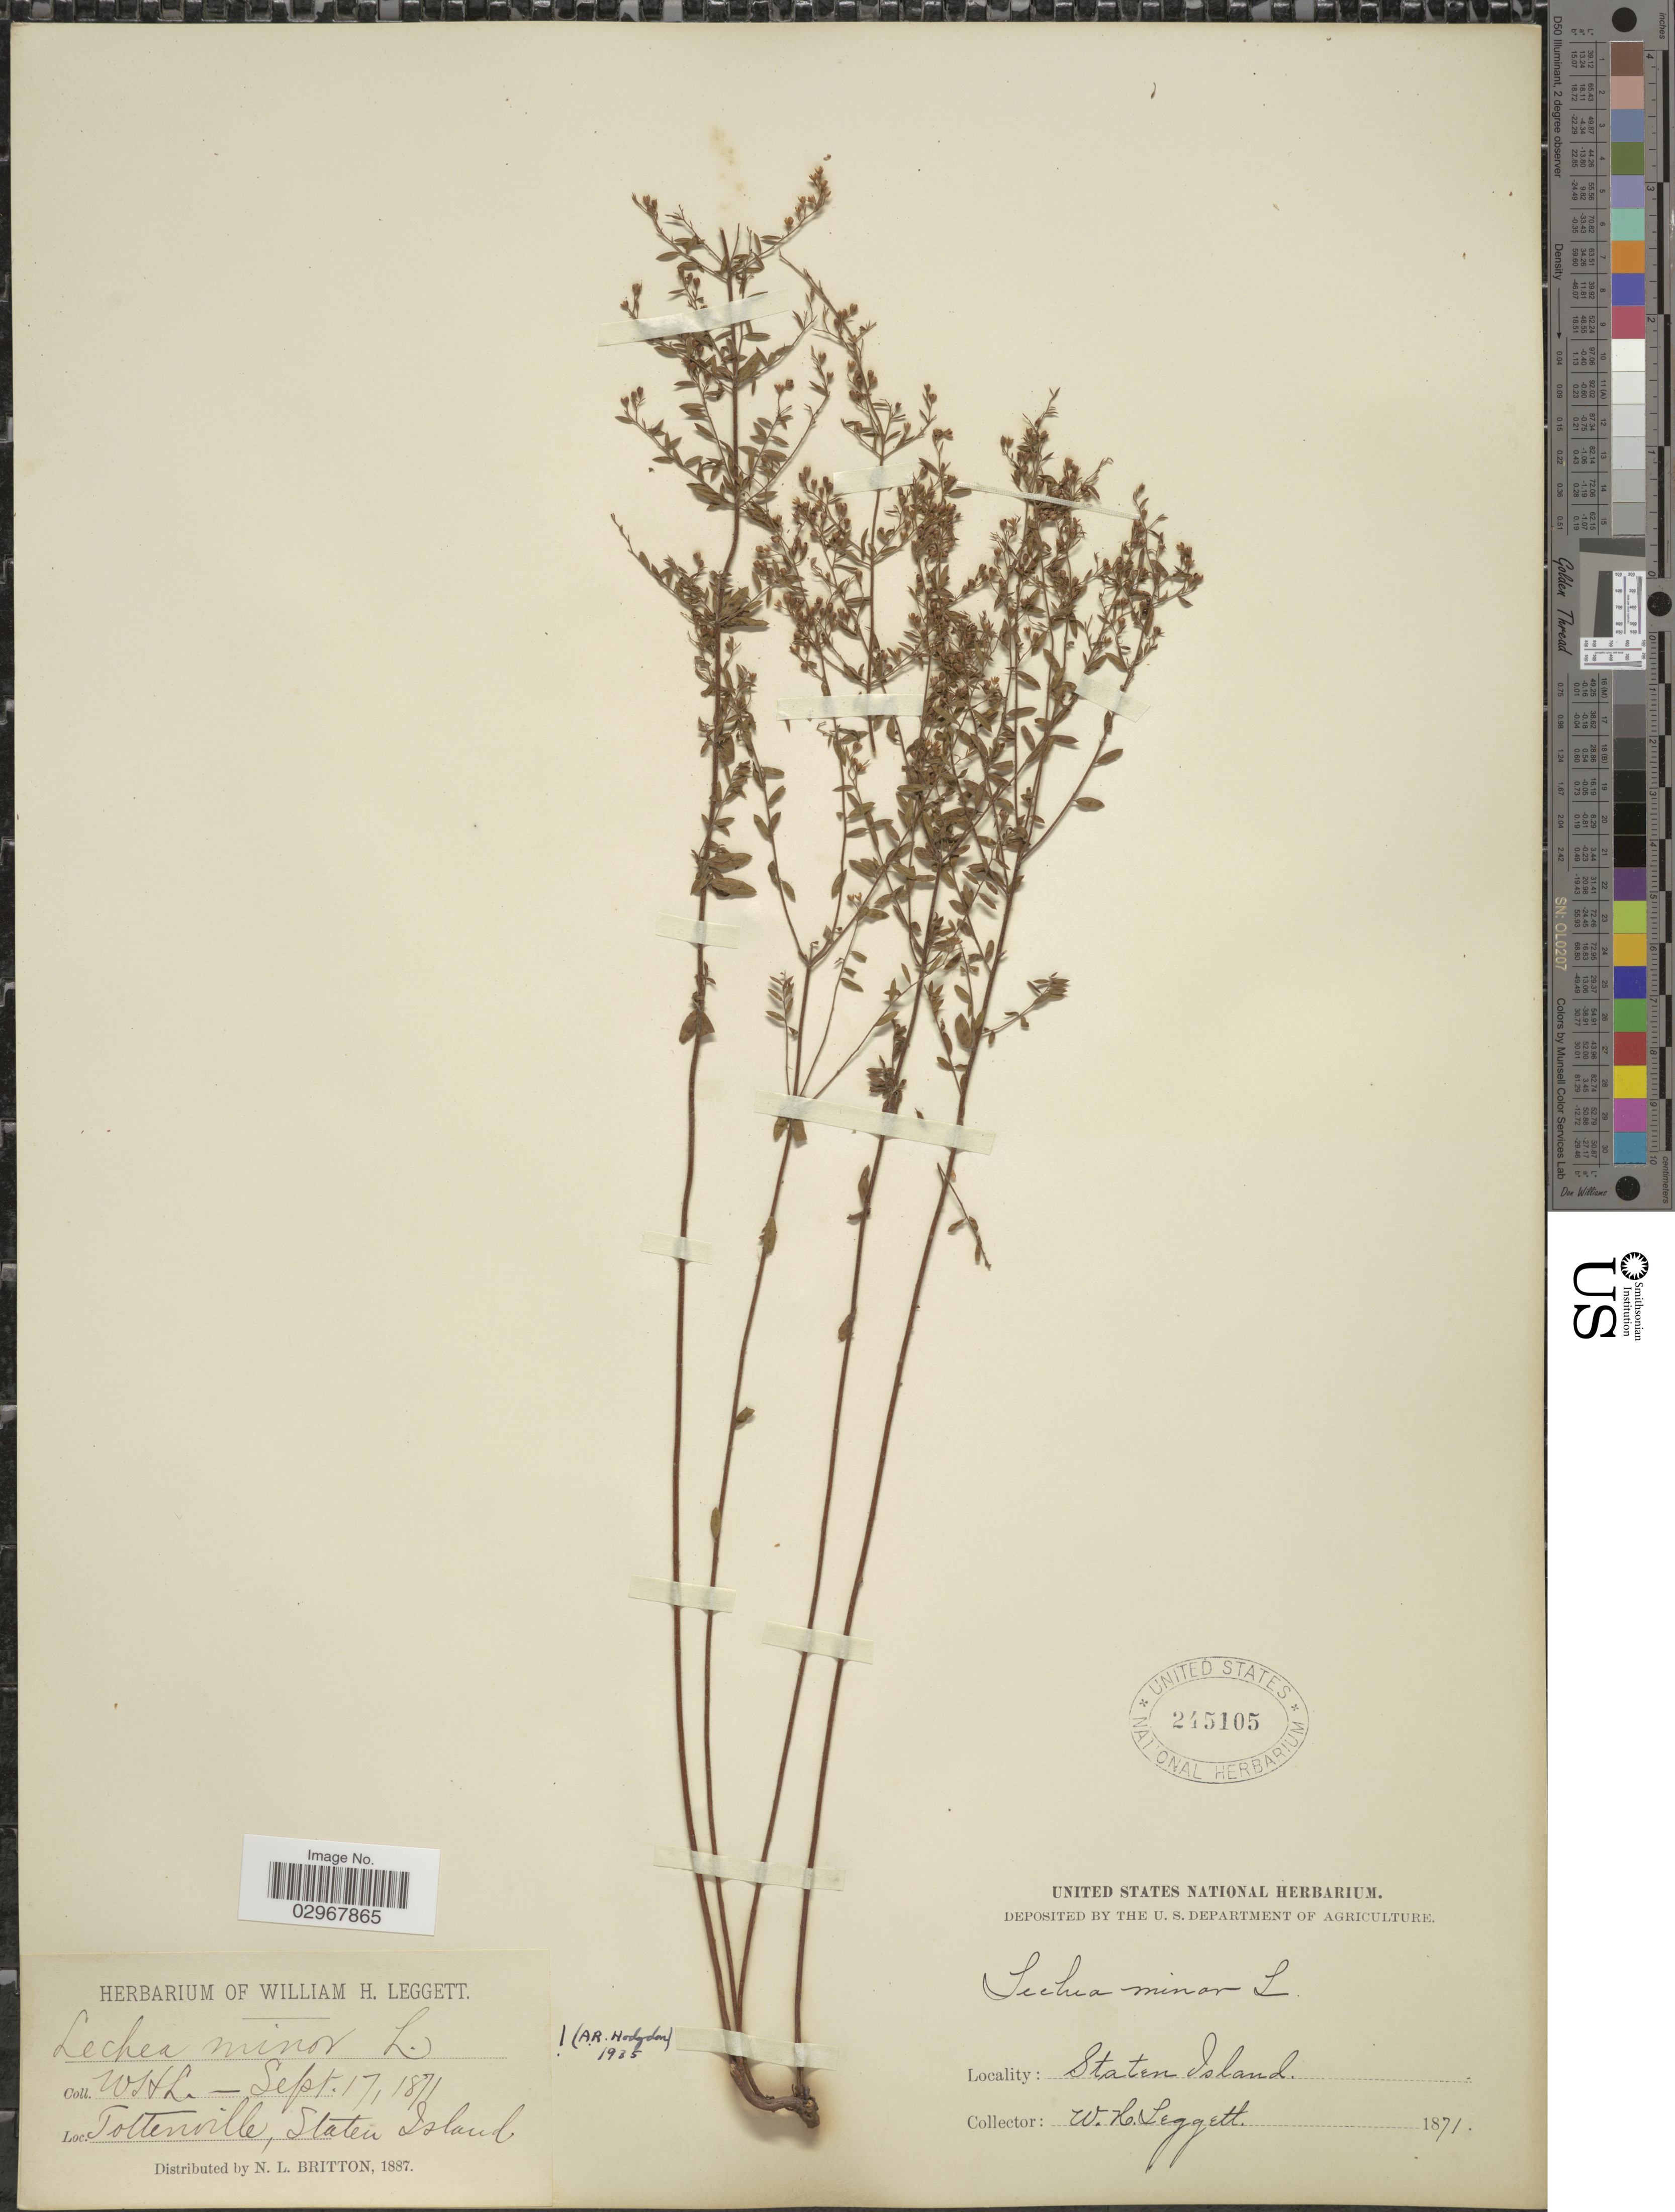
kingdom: Plantae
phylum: Tracheophyta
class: Magnoliopsida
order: Malvales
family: Cistaceae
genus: Lechea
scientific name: Lechea minor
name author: L.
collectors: W. Leggett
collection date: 1871-09-17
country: United States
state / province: New York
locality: Tottenville, Staten Island.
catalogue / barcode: US 245105